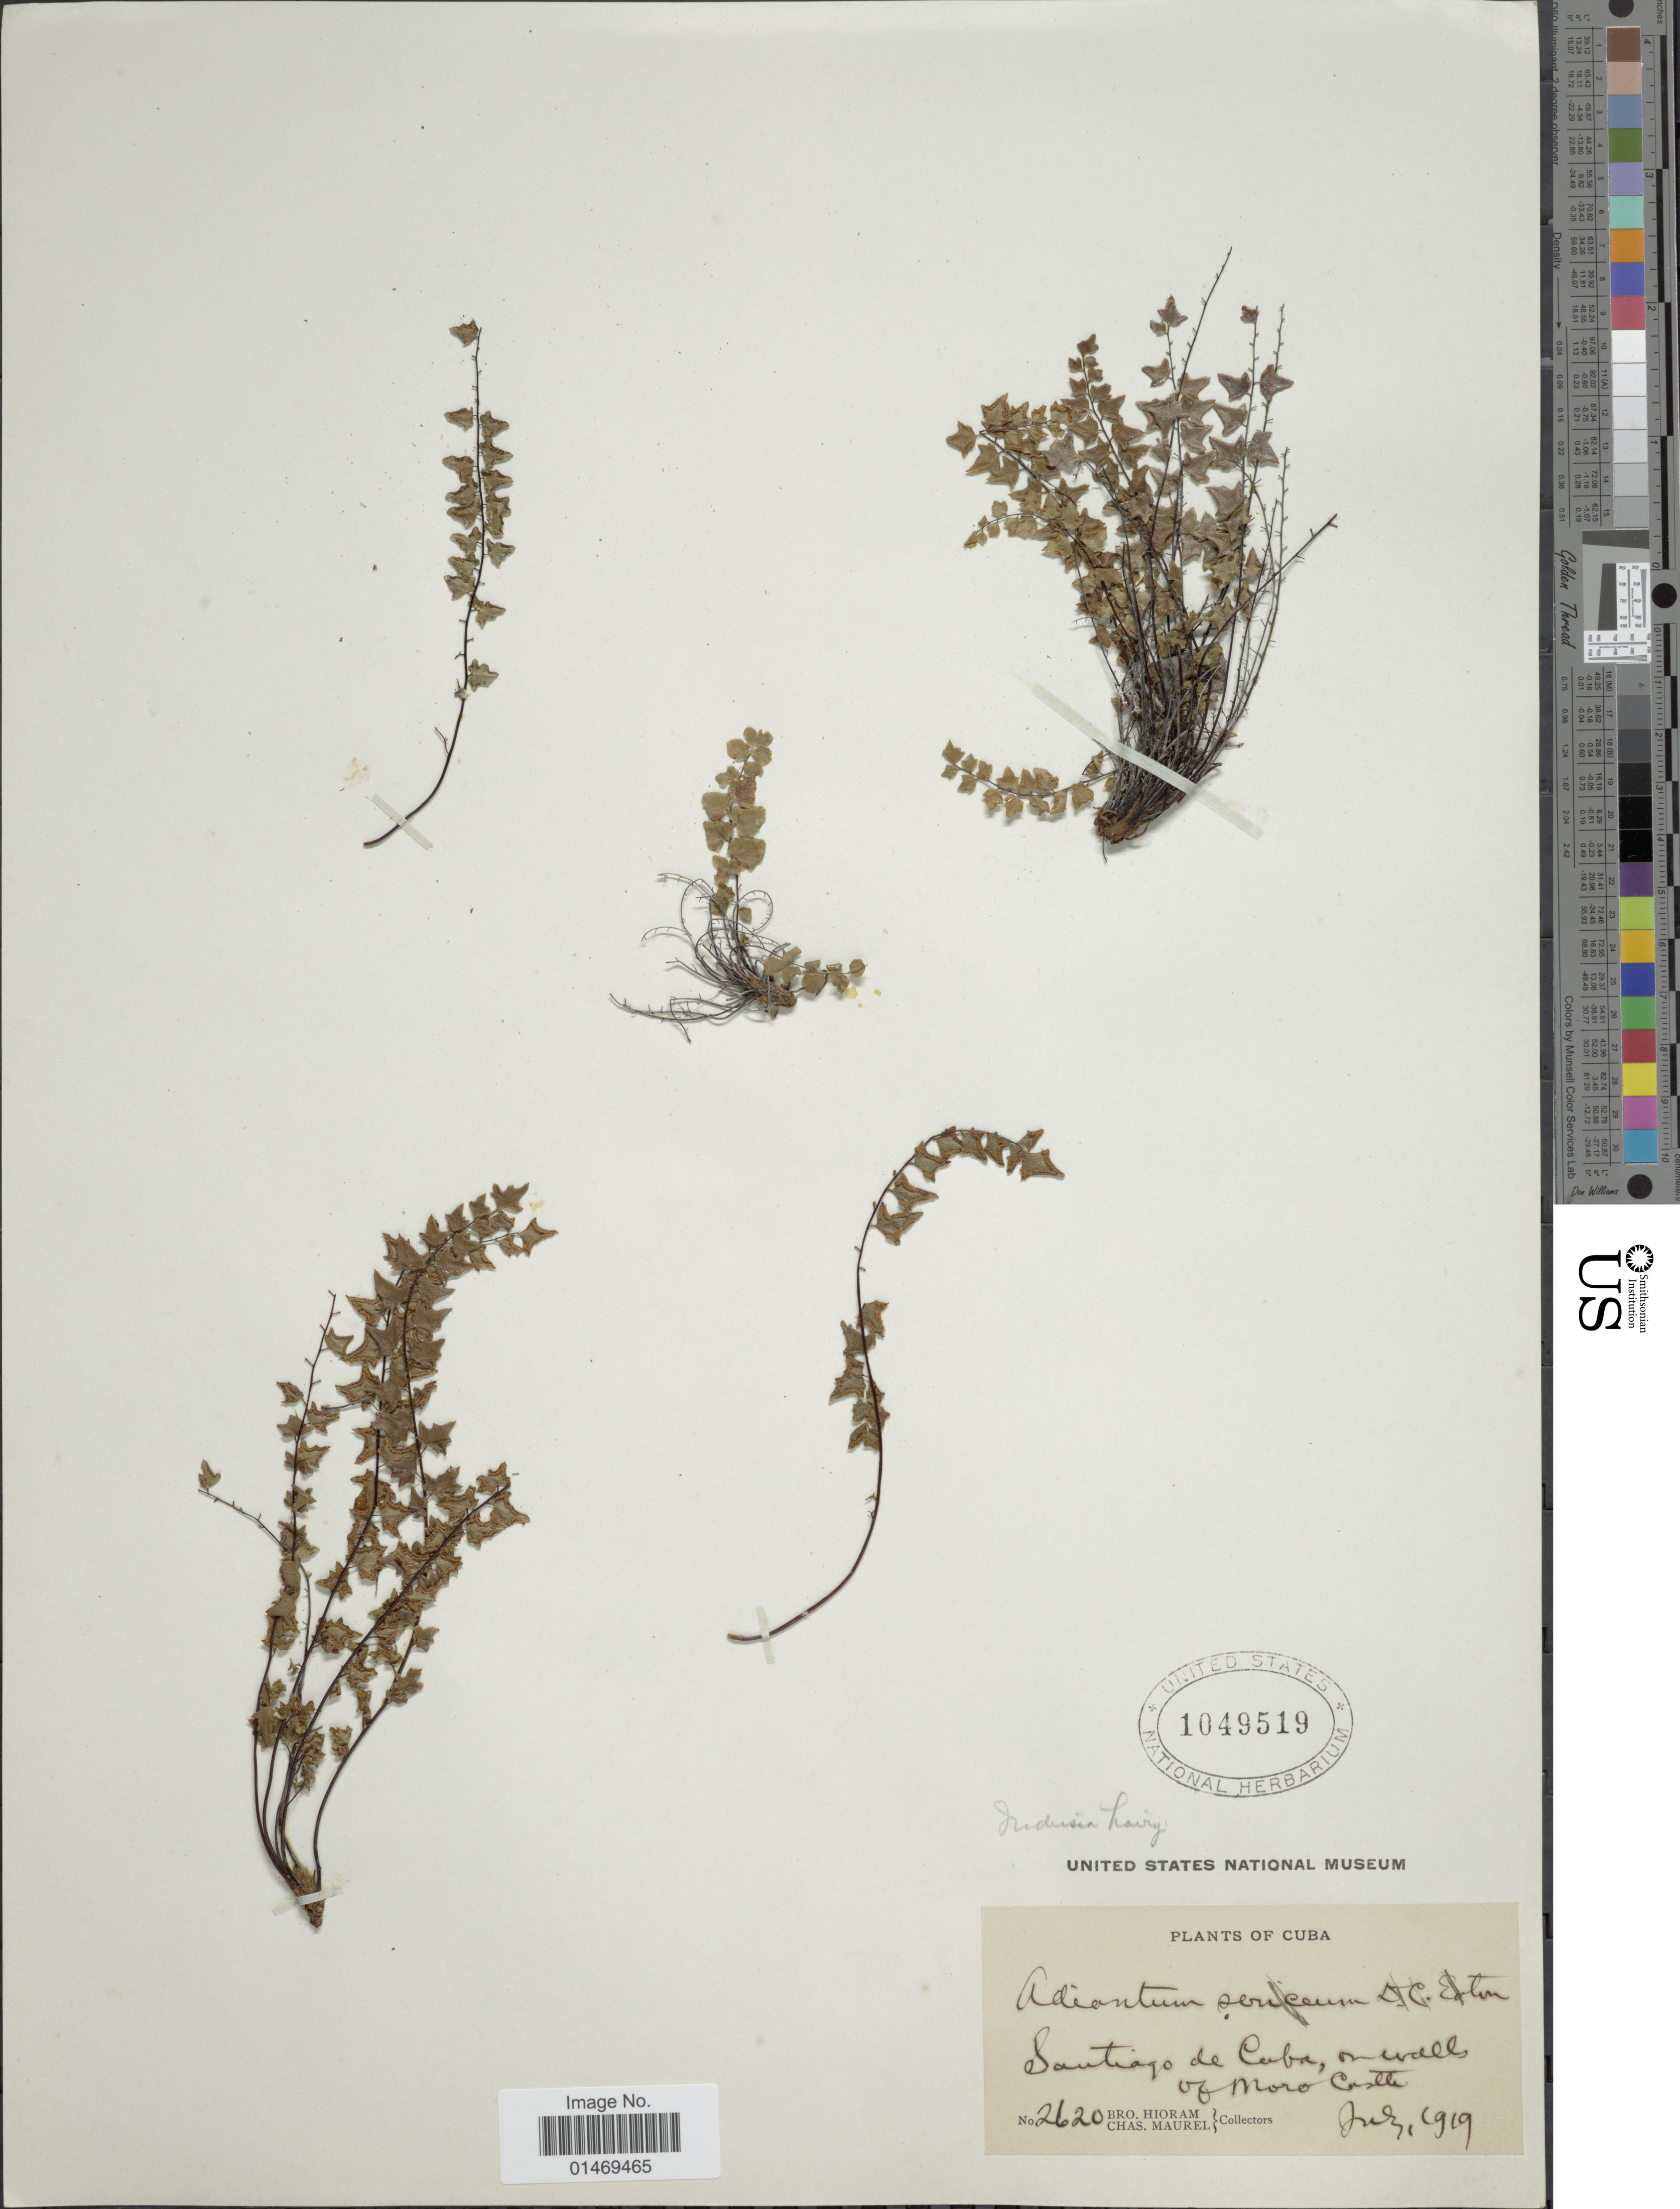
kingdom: Plantae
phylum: Tracheophyta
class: Polypodiopsida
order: Polypodiales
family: Pteridaceae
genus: Adiantum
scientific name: Adiantum sericeum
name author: D.C. Eaton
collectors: Bro. Hioram & C. Maurel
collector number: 2620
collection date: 1919-07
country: Cuba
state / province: Santiago de Cuba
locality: On walls of Moro Castle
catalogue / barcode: US 1049519